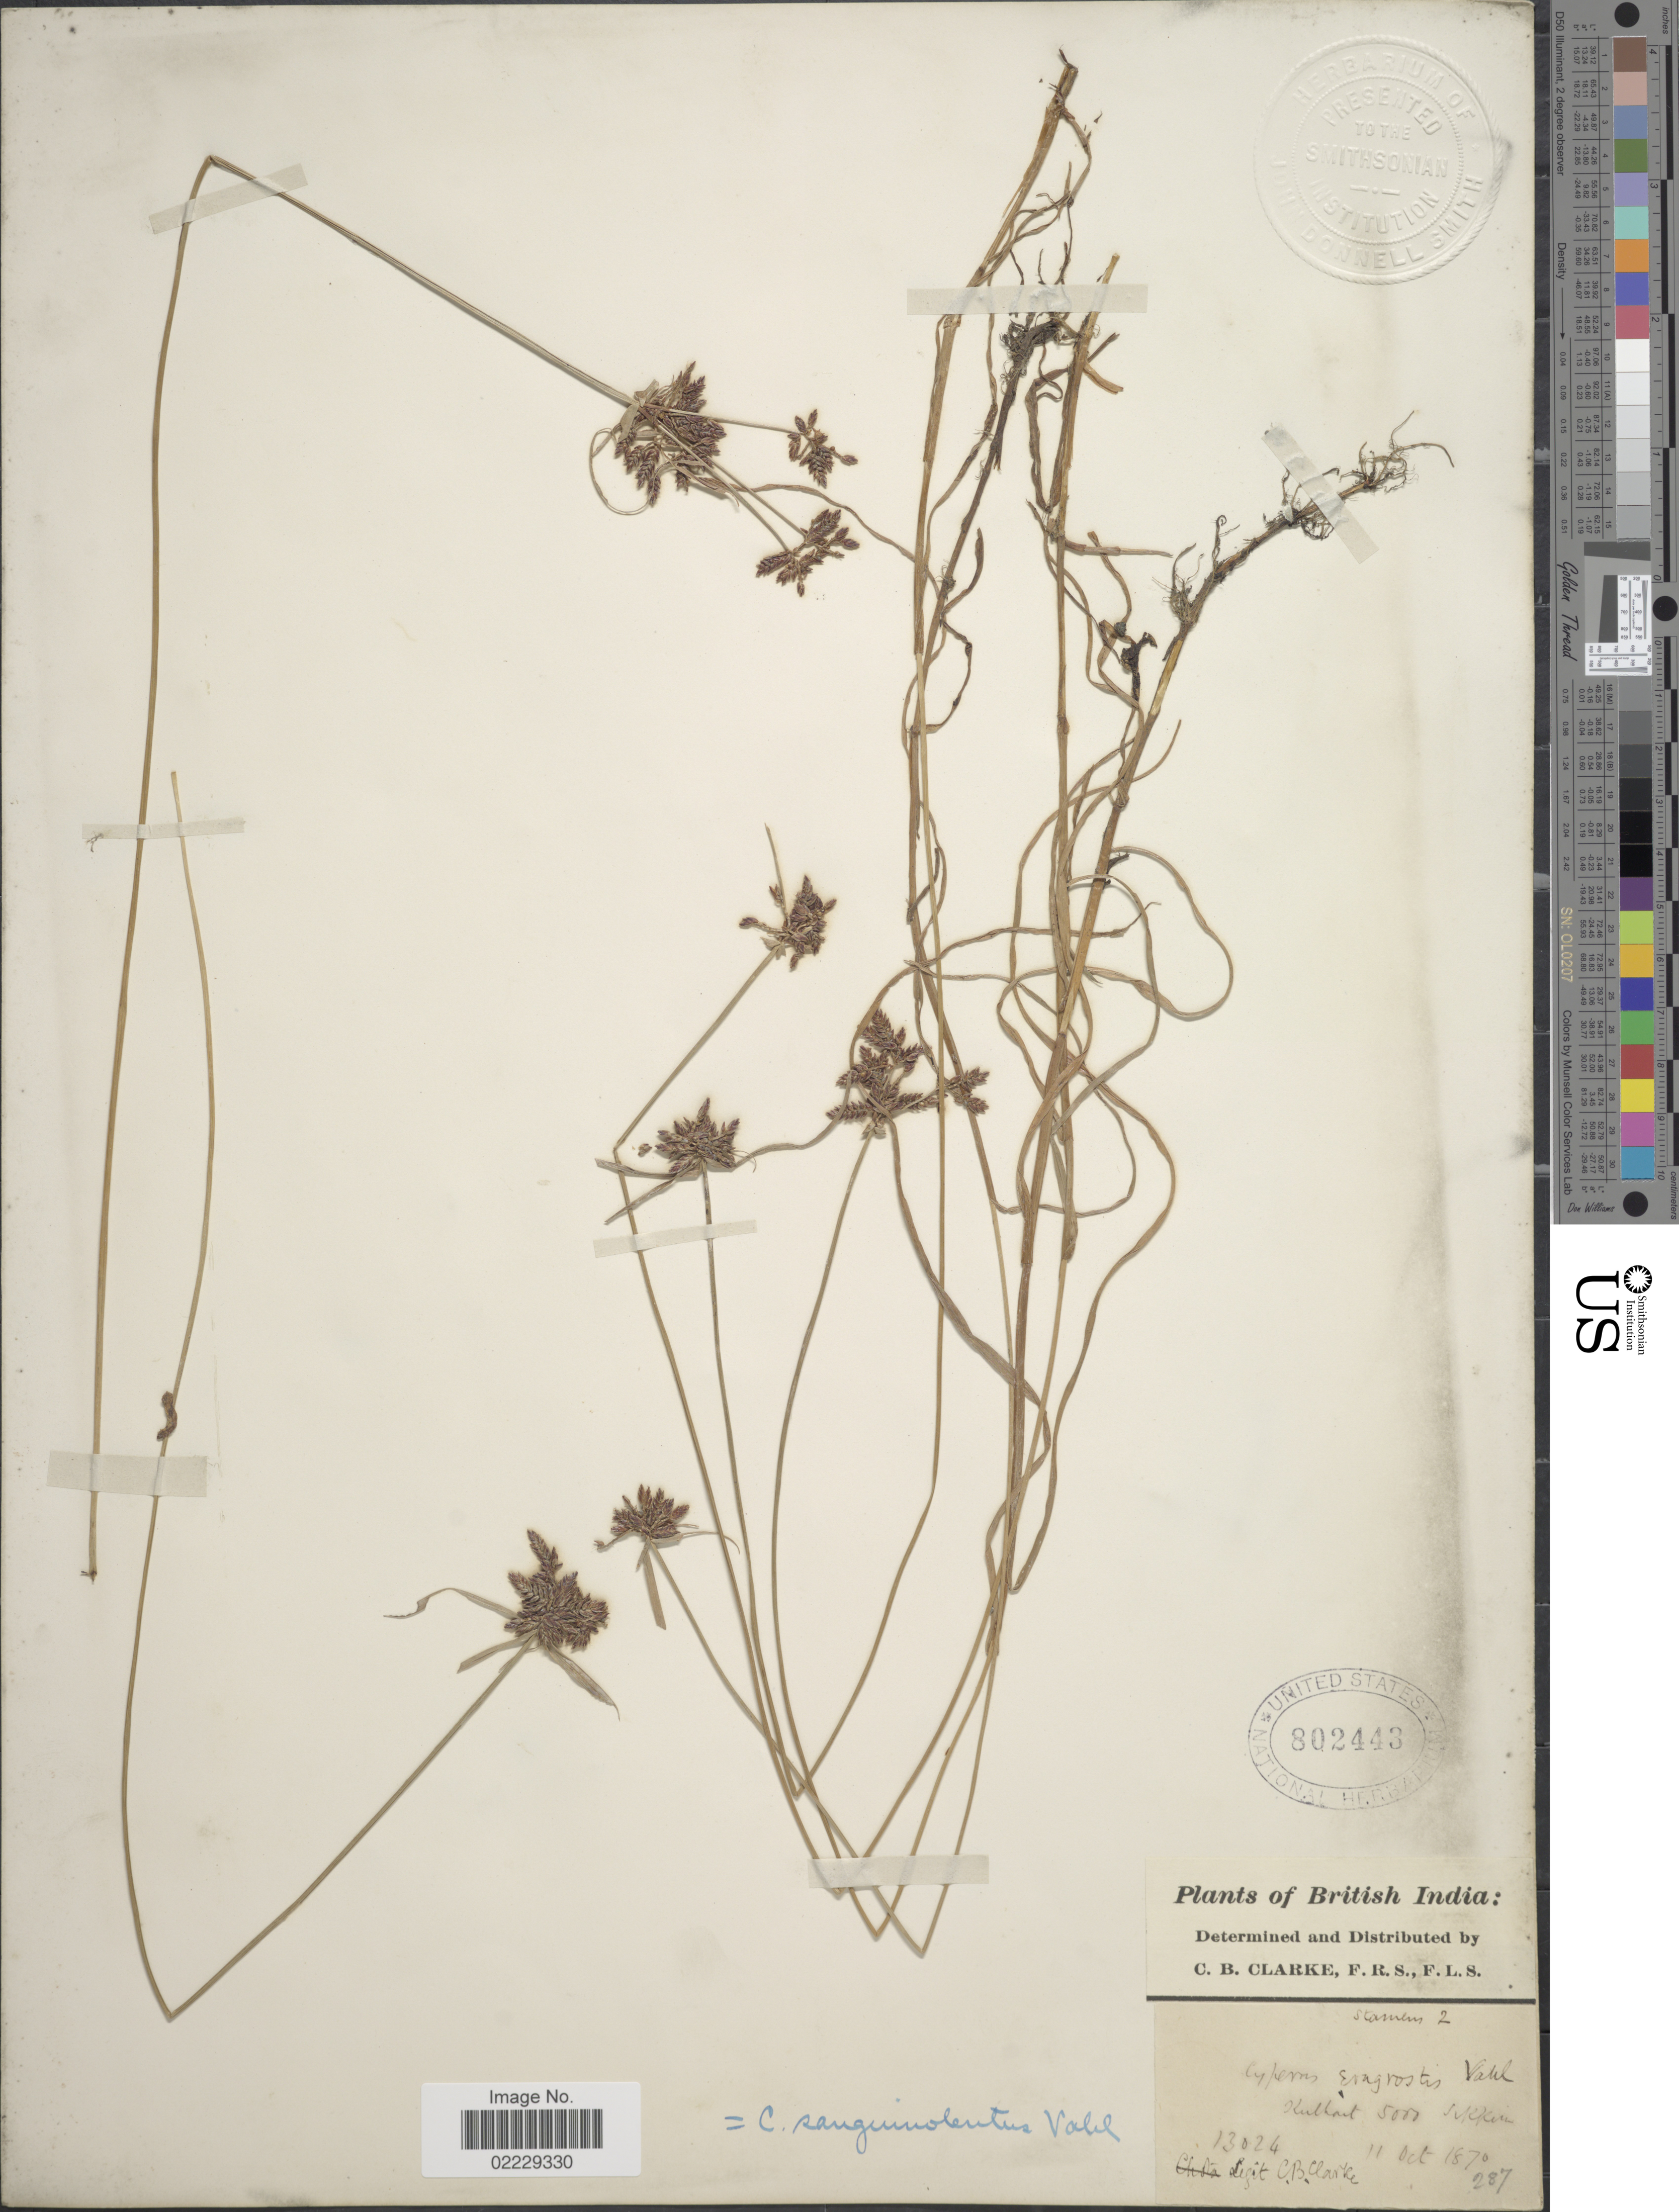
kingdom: Plantae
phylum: Tracheophyta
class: Liliopsida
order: Poales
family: Cyperaceae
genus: Cyperus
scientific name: Cyperus sanguinolentus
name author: Vahl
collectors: C. B. Clarke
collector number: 13024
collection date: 1870-10-11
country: India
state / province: Sikkim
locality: British India, Kulhart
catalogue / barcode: US 802443